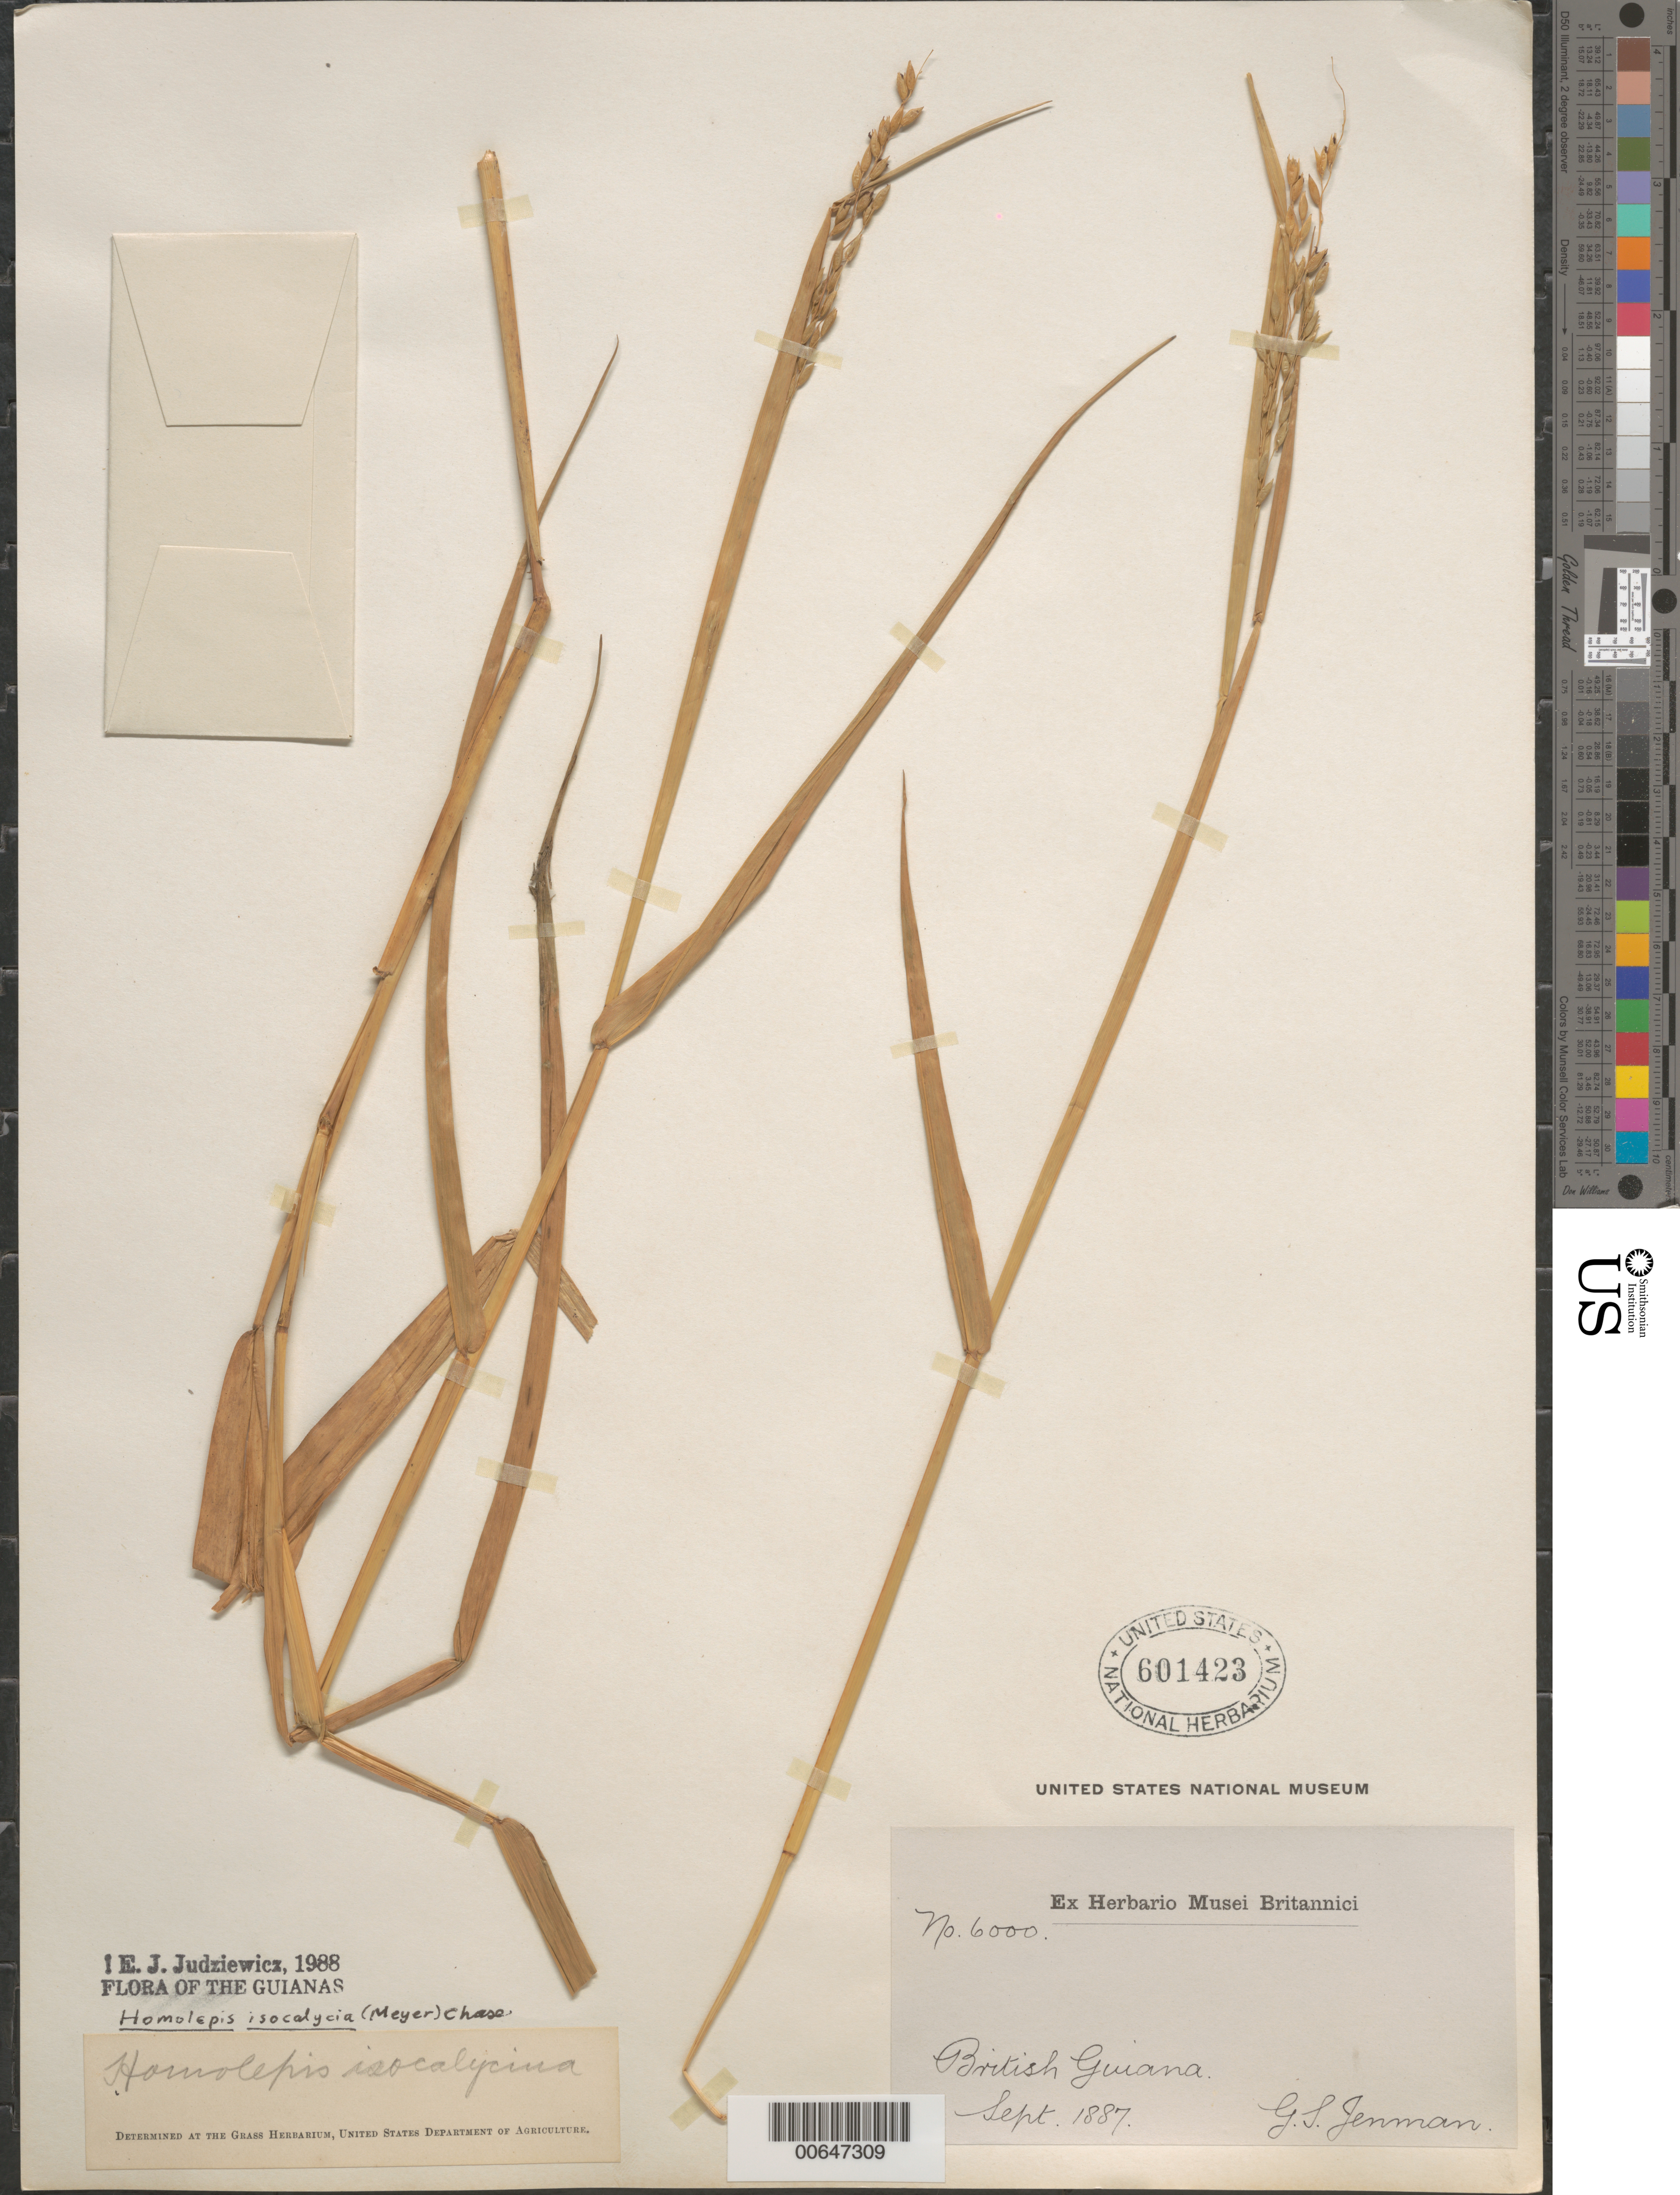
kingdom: Plantae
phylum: Tracheophyta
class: Liliopsida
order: Poales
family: Poaceae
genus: Homolepis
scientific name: Homolepis isocalycia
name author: (G. Mey.) Chase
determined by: Judziewicz, E. J.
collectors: G. S. Jenman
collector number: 6000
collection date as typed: September 1887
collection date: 1887-09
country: Guyana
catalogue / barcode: US 601423